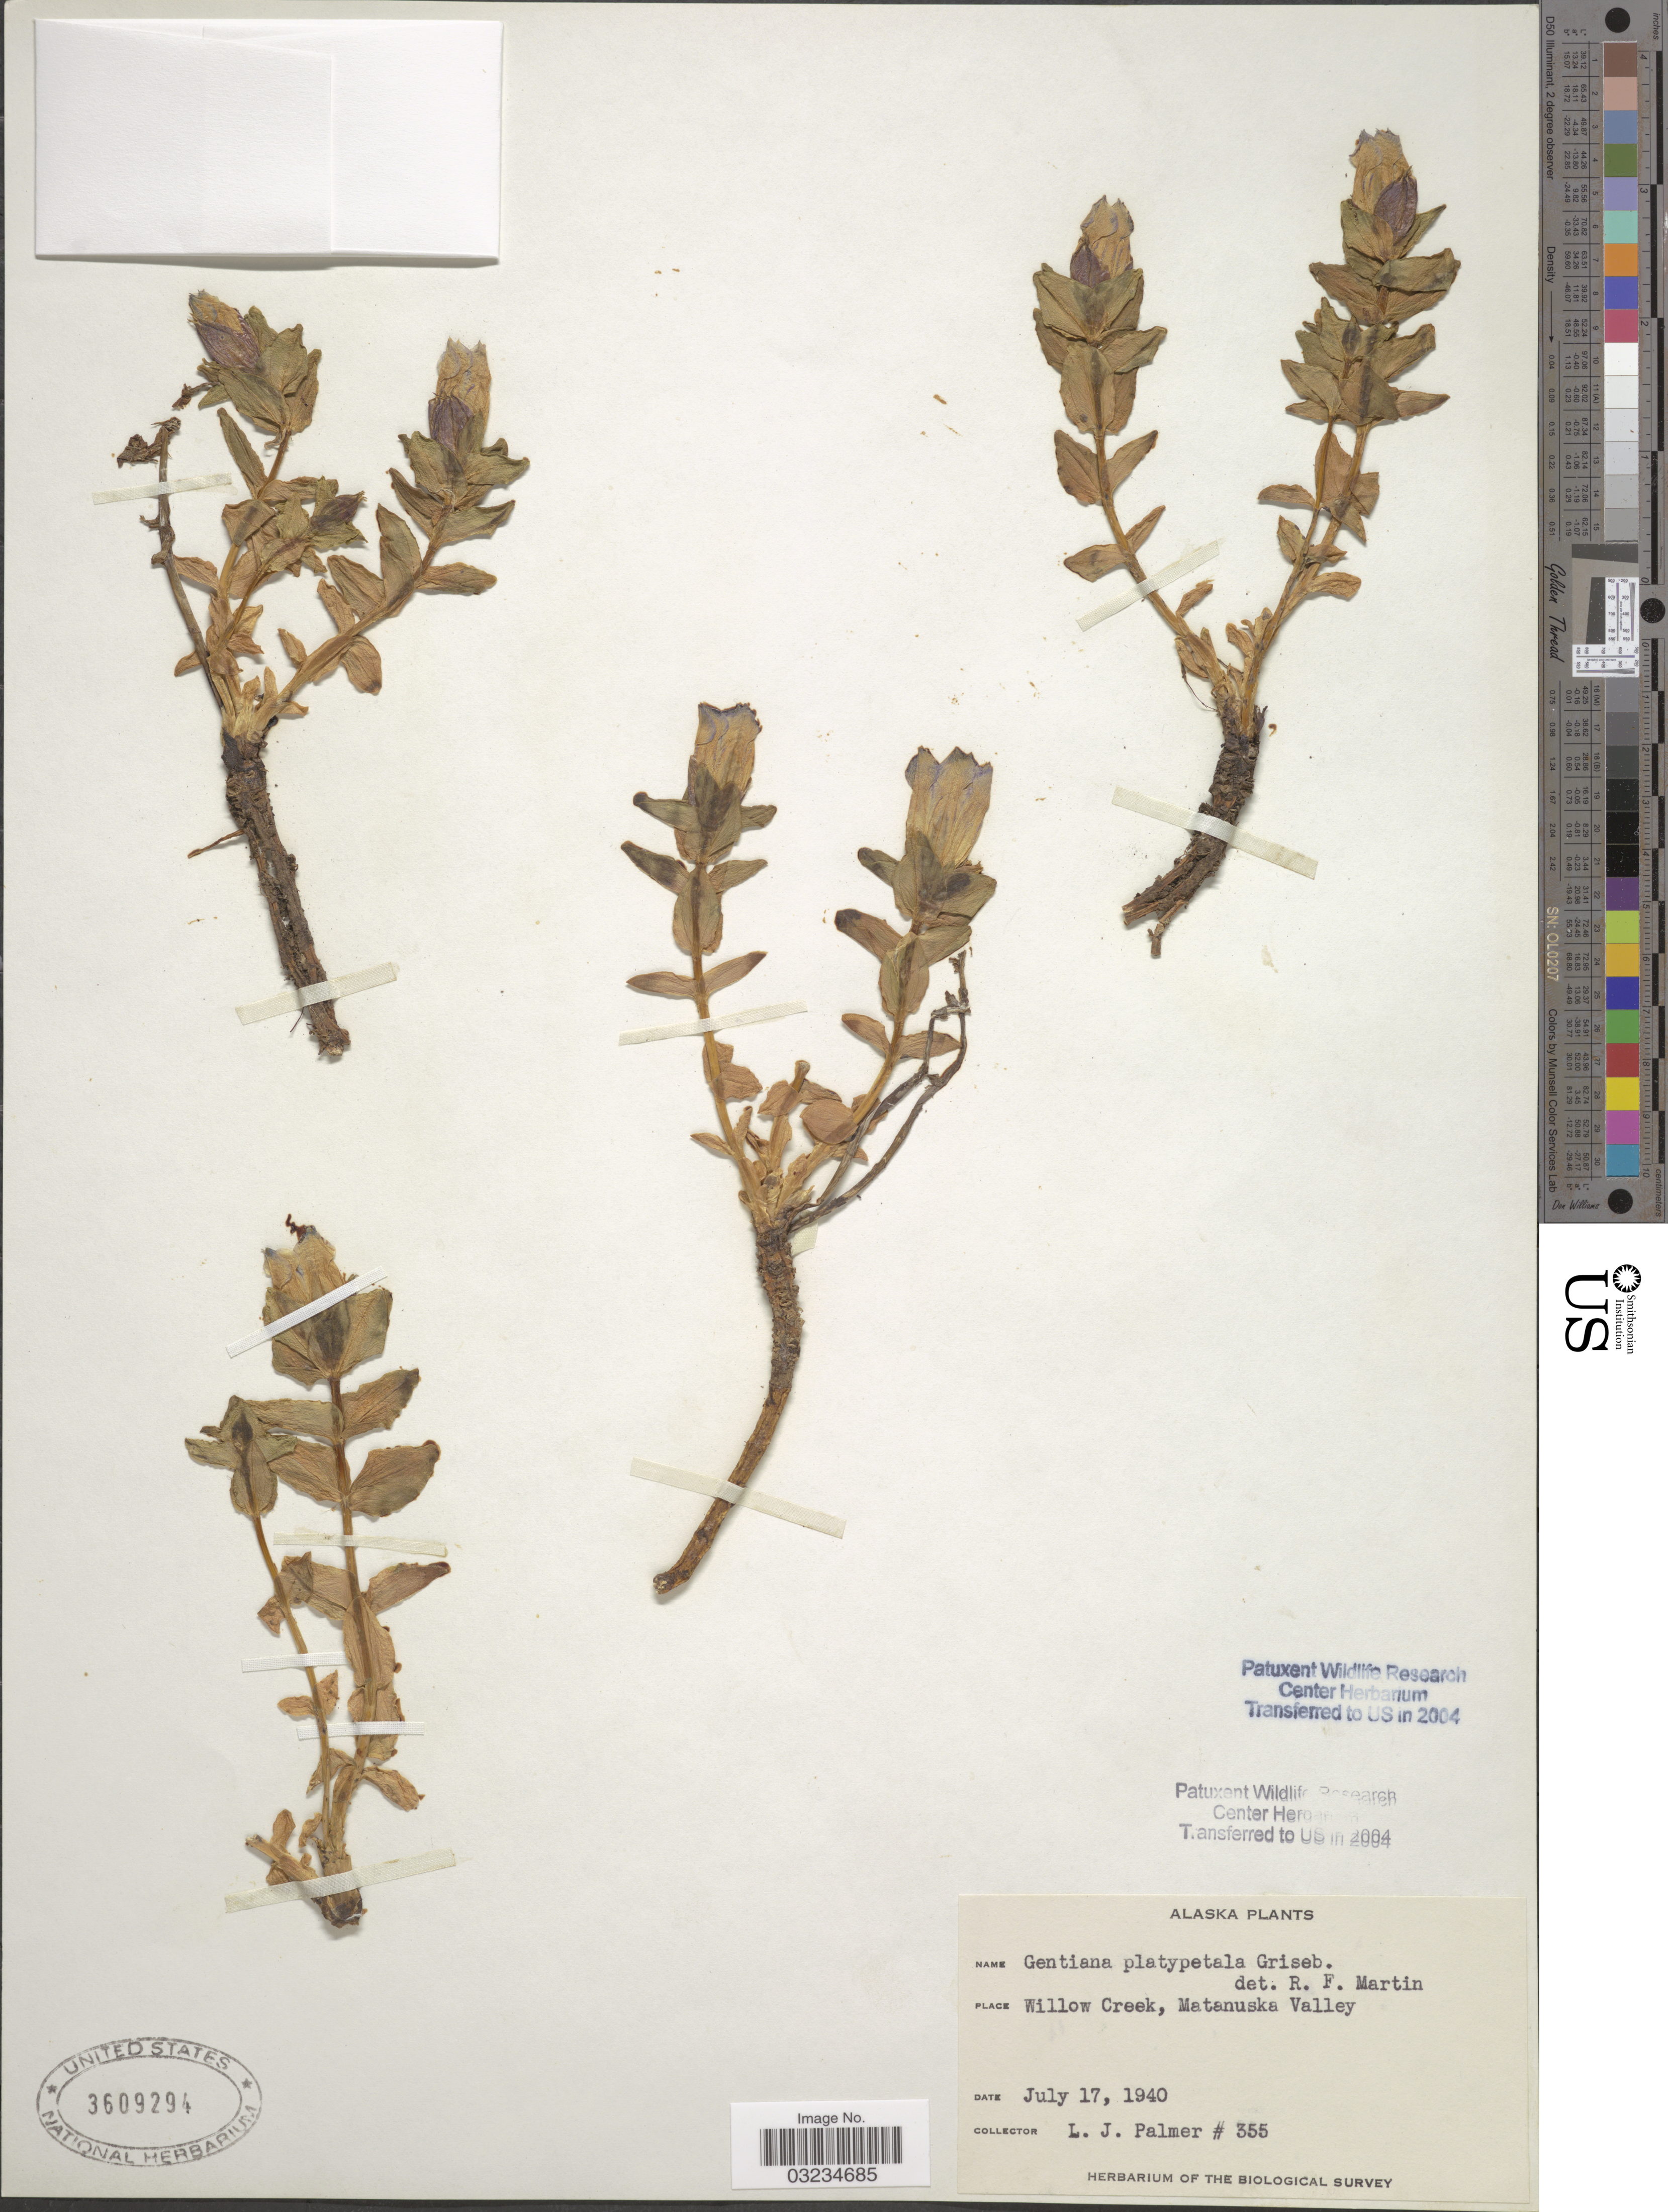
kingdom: Plantae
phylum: Tracheophyta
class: Magnoliopsida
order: Gentianales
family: Gentianaceae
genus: Gentiana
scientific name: Gentiana platypetala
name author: Griseb.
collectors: L. J. Palmer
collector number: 355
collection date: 1940-07-17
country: United States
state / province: Alaska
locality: Willow Creek, Matanuska Valley.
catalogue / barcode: US 3609294